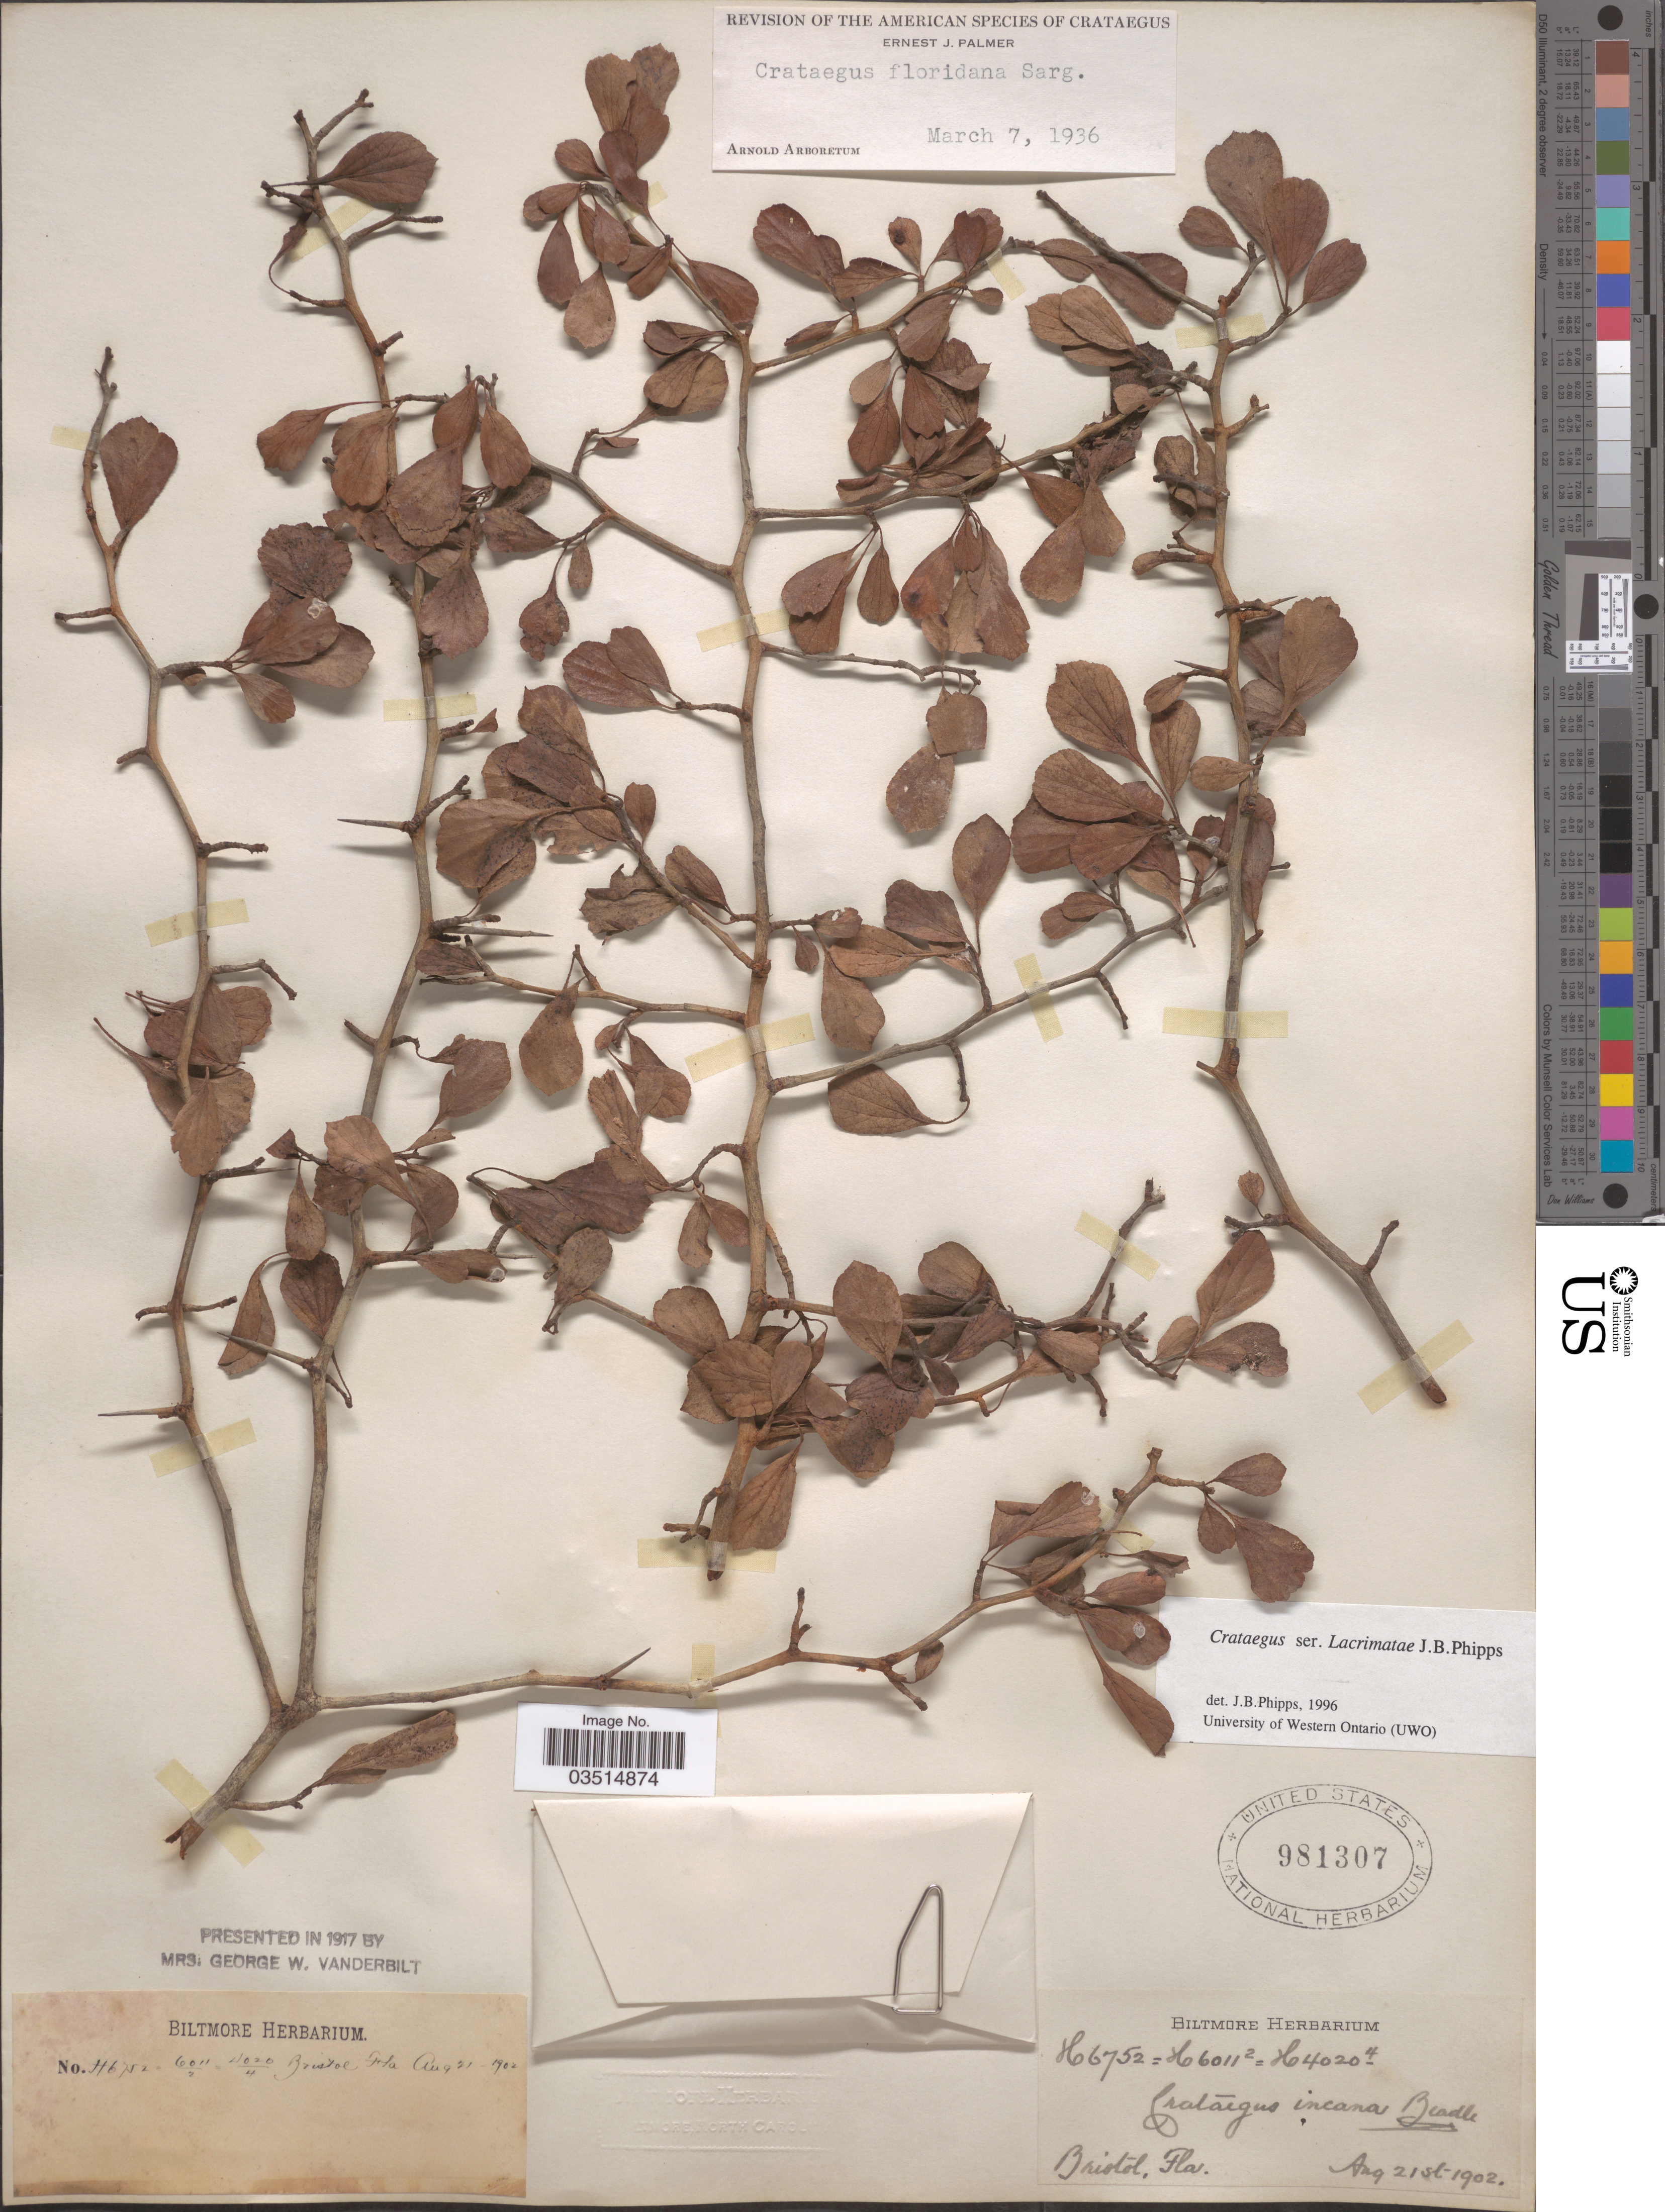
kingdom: Plantae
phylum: Tracheophyta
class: Magnoliopsida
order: Rosales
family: Rosaceae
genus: Crataegus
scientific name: Crataegus floridana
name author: Sarg.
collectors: ex herb. Biltmore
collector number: H6752 = H6011² = H4020⁴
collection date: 1902-08-21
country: United States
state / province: Florida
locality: Bristol.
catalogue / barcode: US 981307